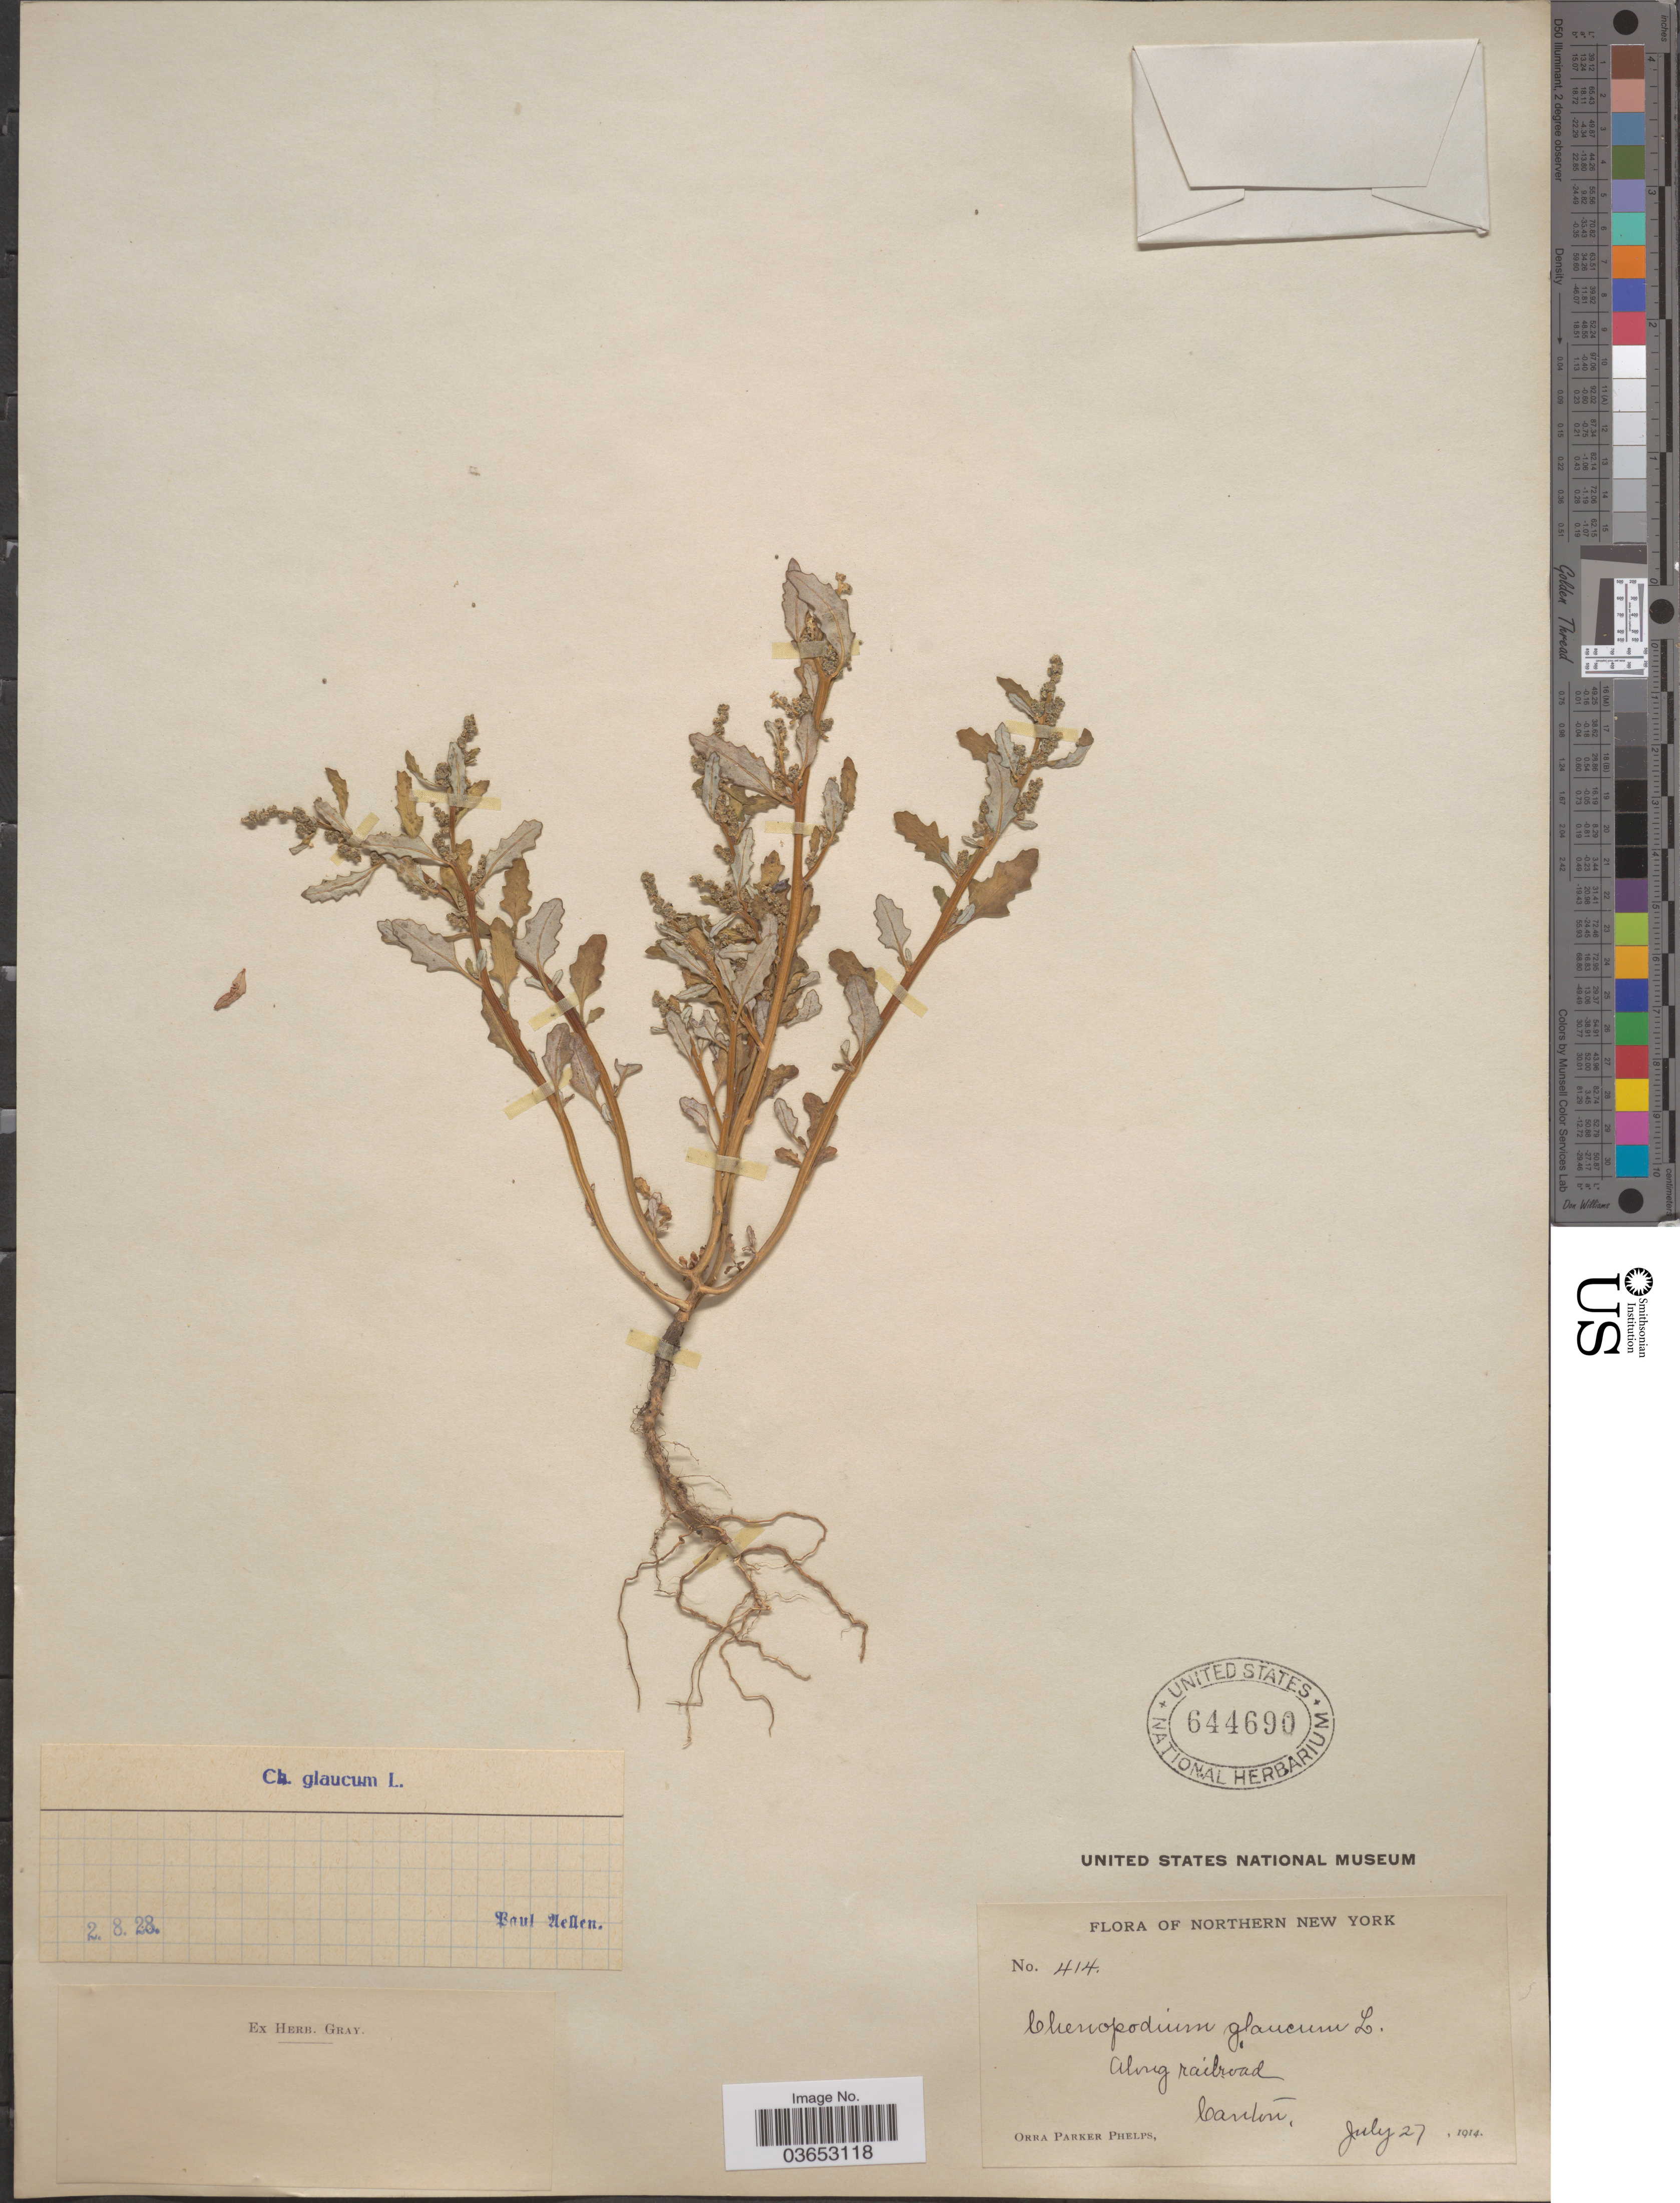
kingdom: Plantae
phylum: Tracheophyta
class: Magnoliopsida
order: Caryophyllales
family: Amaranthaceae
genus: Chenopodium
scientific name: Chenopodium glaucum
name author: L.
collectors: O. P. Phelps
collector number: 414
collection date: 1914-07-27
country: United States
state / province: New York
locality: Northern New York. Along railroad. Canton.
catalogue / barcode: US 644690